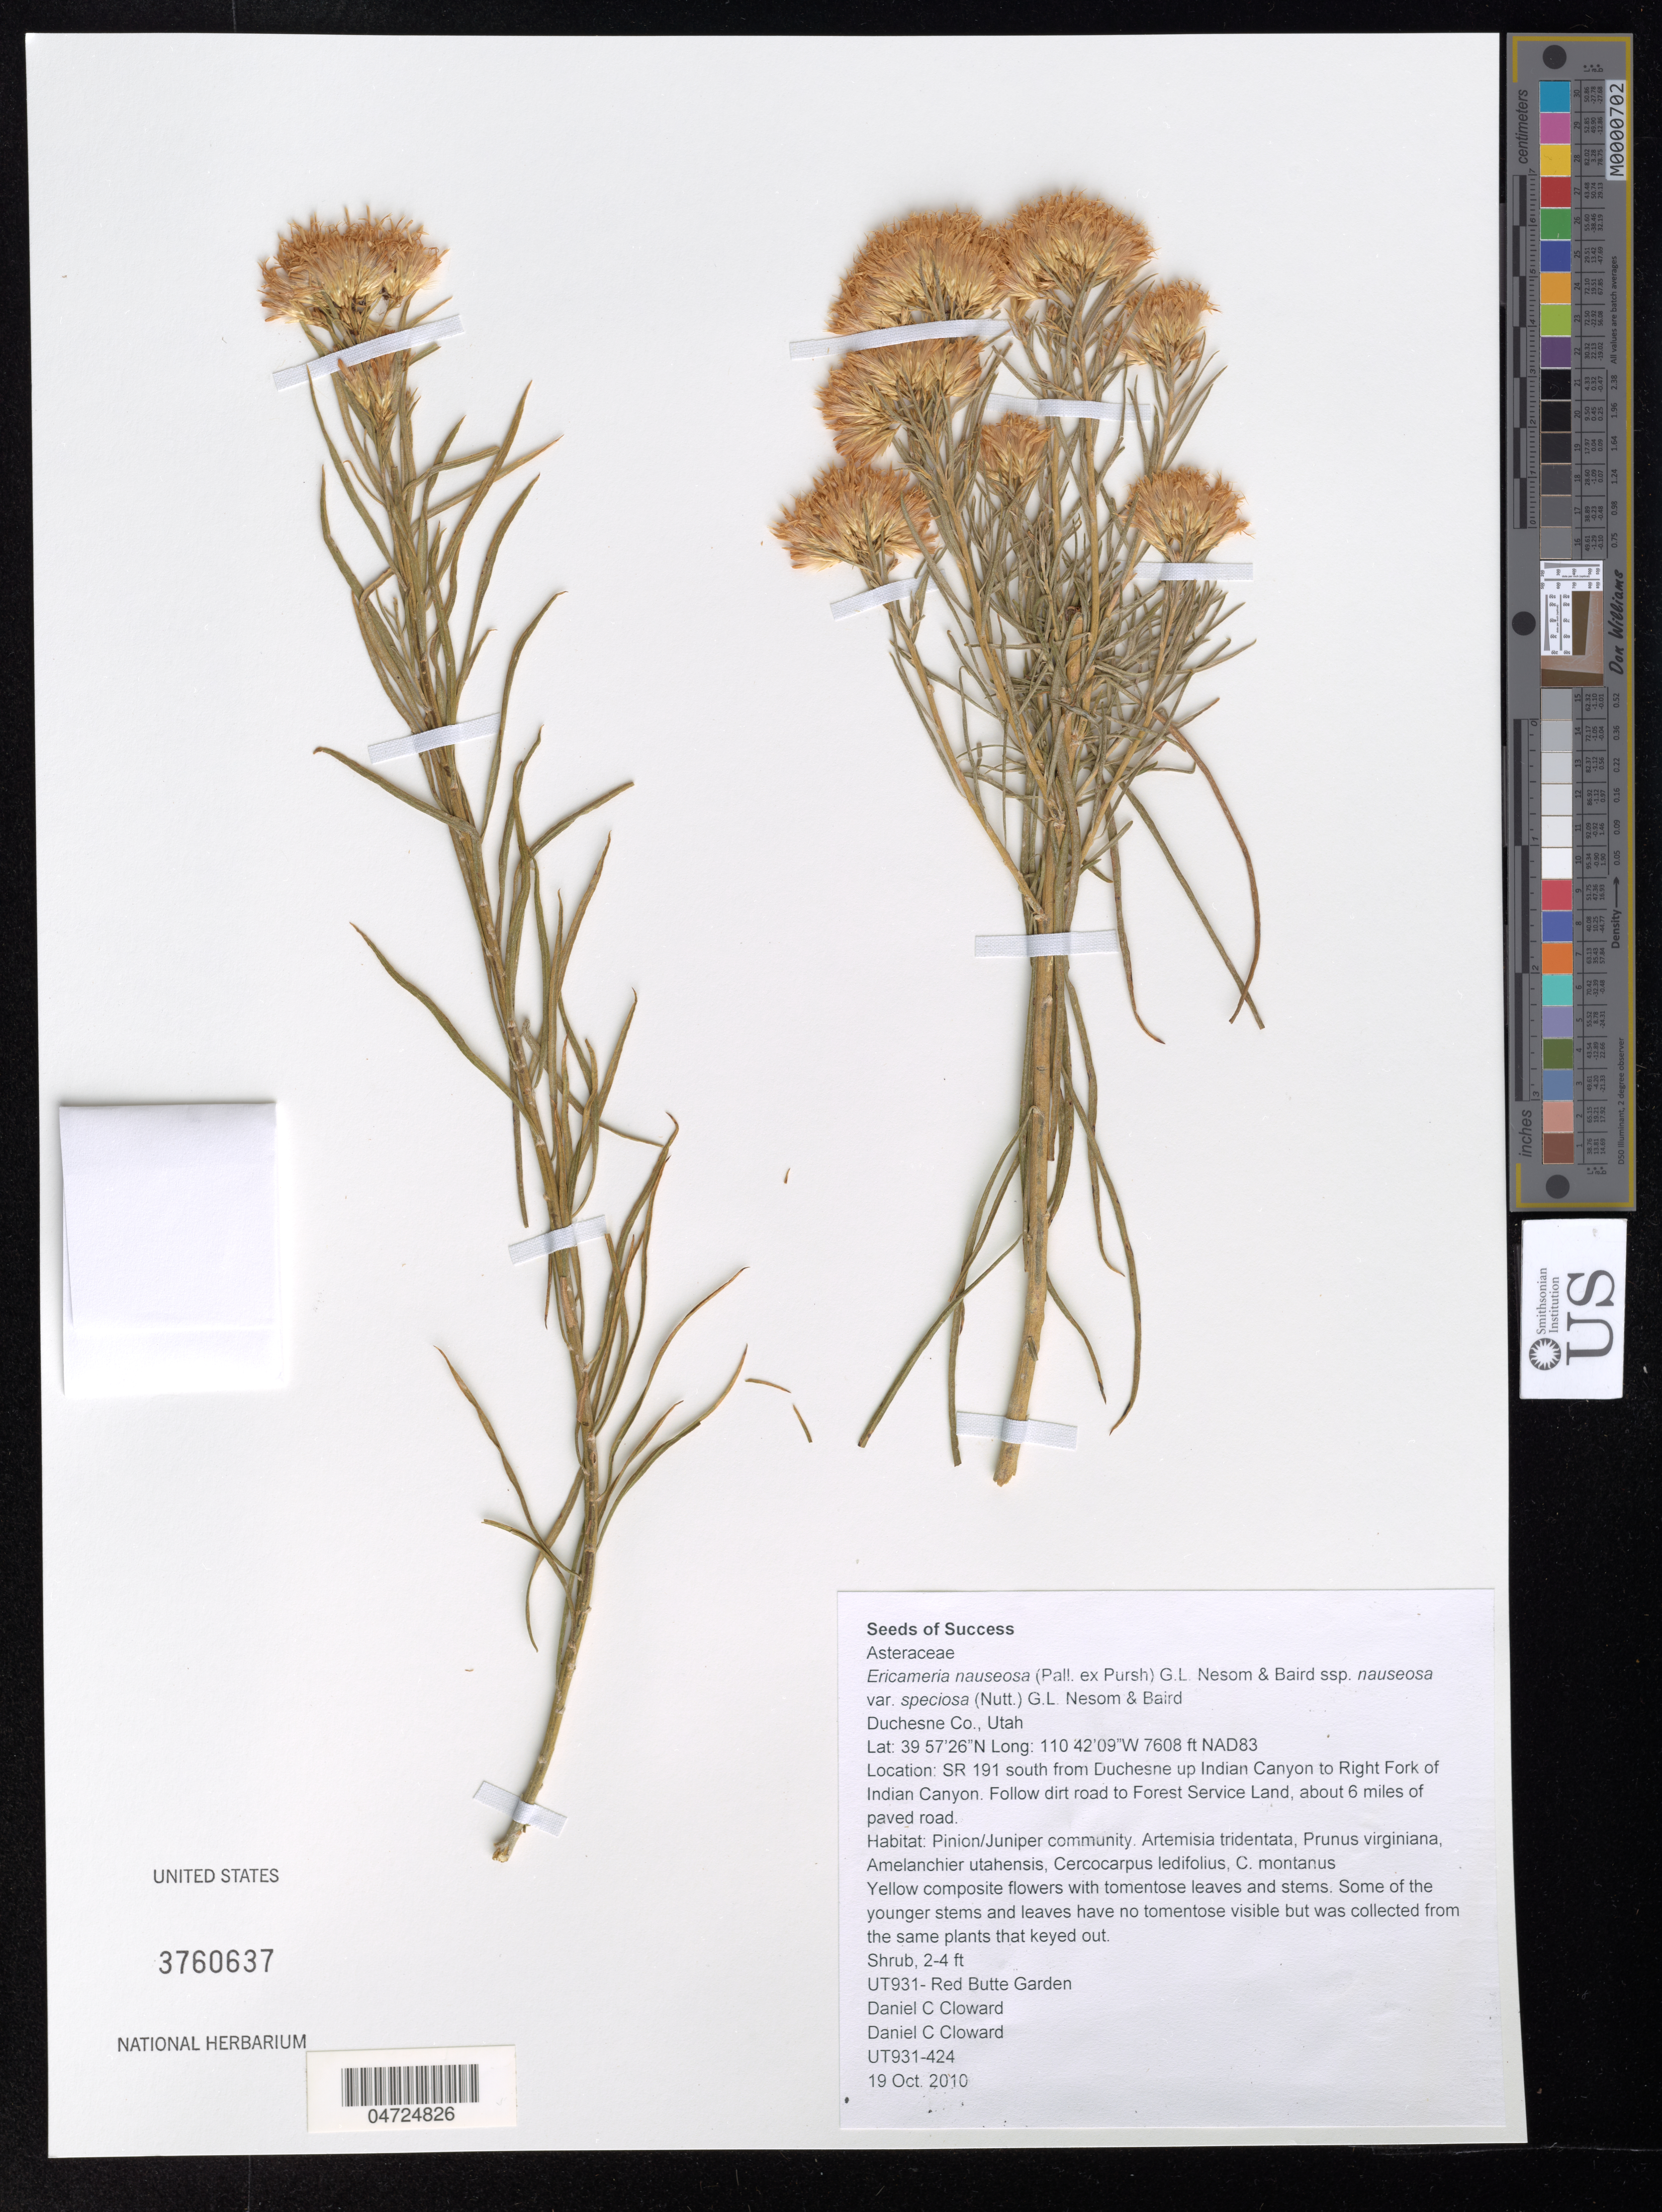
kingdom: Plantae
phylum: Tracheophyta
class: Magnoliopsida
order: Asterales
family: Asteraceae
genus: Ericameria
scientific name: Ericameria nauseosa var. nauseosa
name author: (Pall. ex Pursh) G.L. Nesom & G.I. Baird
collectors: D. Cloward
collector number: UT931-424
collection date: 2010-10-19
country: United States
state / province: Utah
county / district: Duchesne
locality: Duchesne Co. NAD83. SR 191 south from Duchesne up Indian Canyon to Right Fork of Indian Canyon. Follow dirt road to Forest Service Land, about 6 miles of paved road. UT931-Red Butte Garden.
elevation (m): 2319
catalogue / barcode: US 3760637